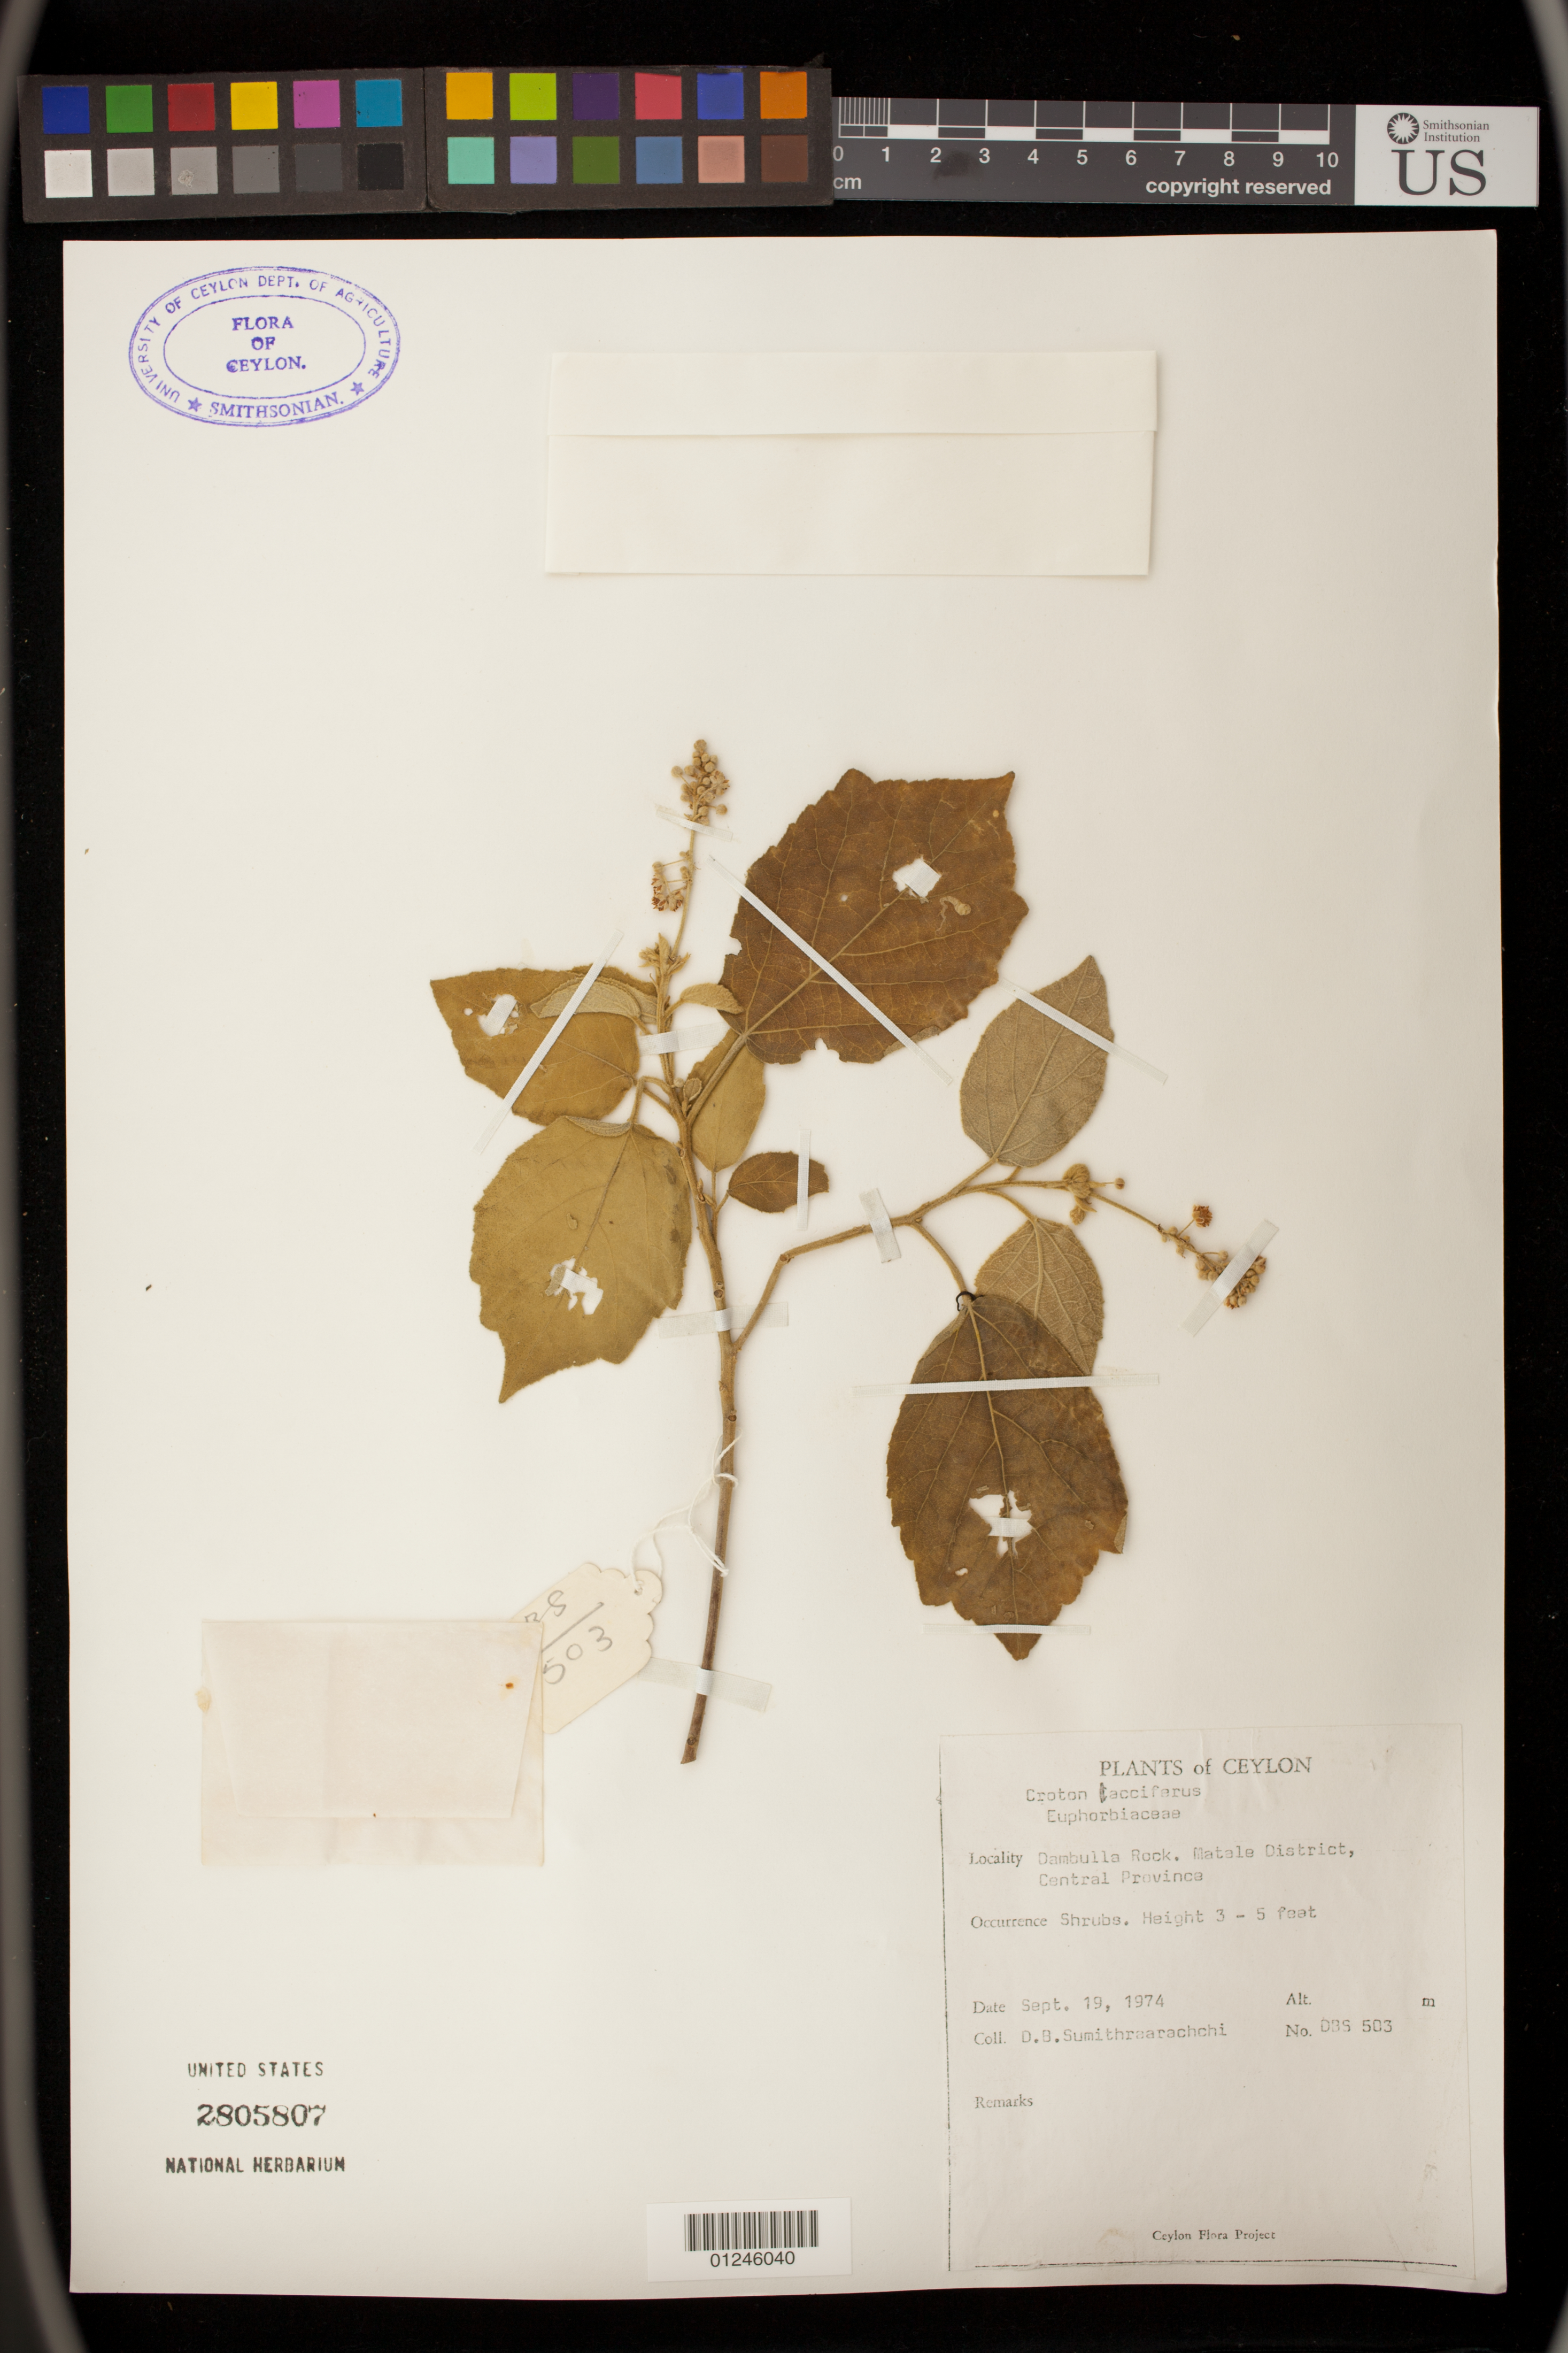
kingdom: Plantae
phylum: Tracheophyta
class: Magnoliopsida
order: Malpighiales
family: Euphorbiaceae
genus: Croton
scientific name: Croton lacciferus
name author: Blanco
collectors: D. B. Sumithraarachchi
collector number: DBS 503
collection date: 1974-09-19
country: Sri Lanka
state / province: Central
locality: Dambulla Rock. Matale District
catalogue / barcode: US 2805807